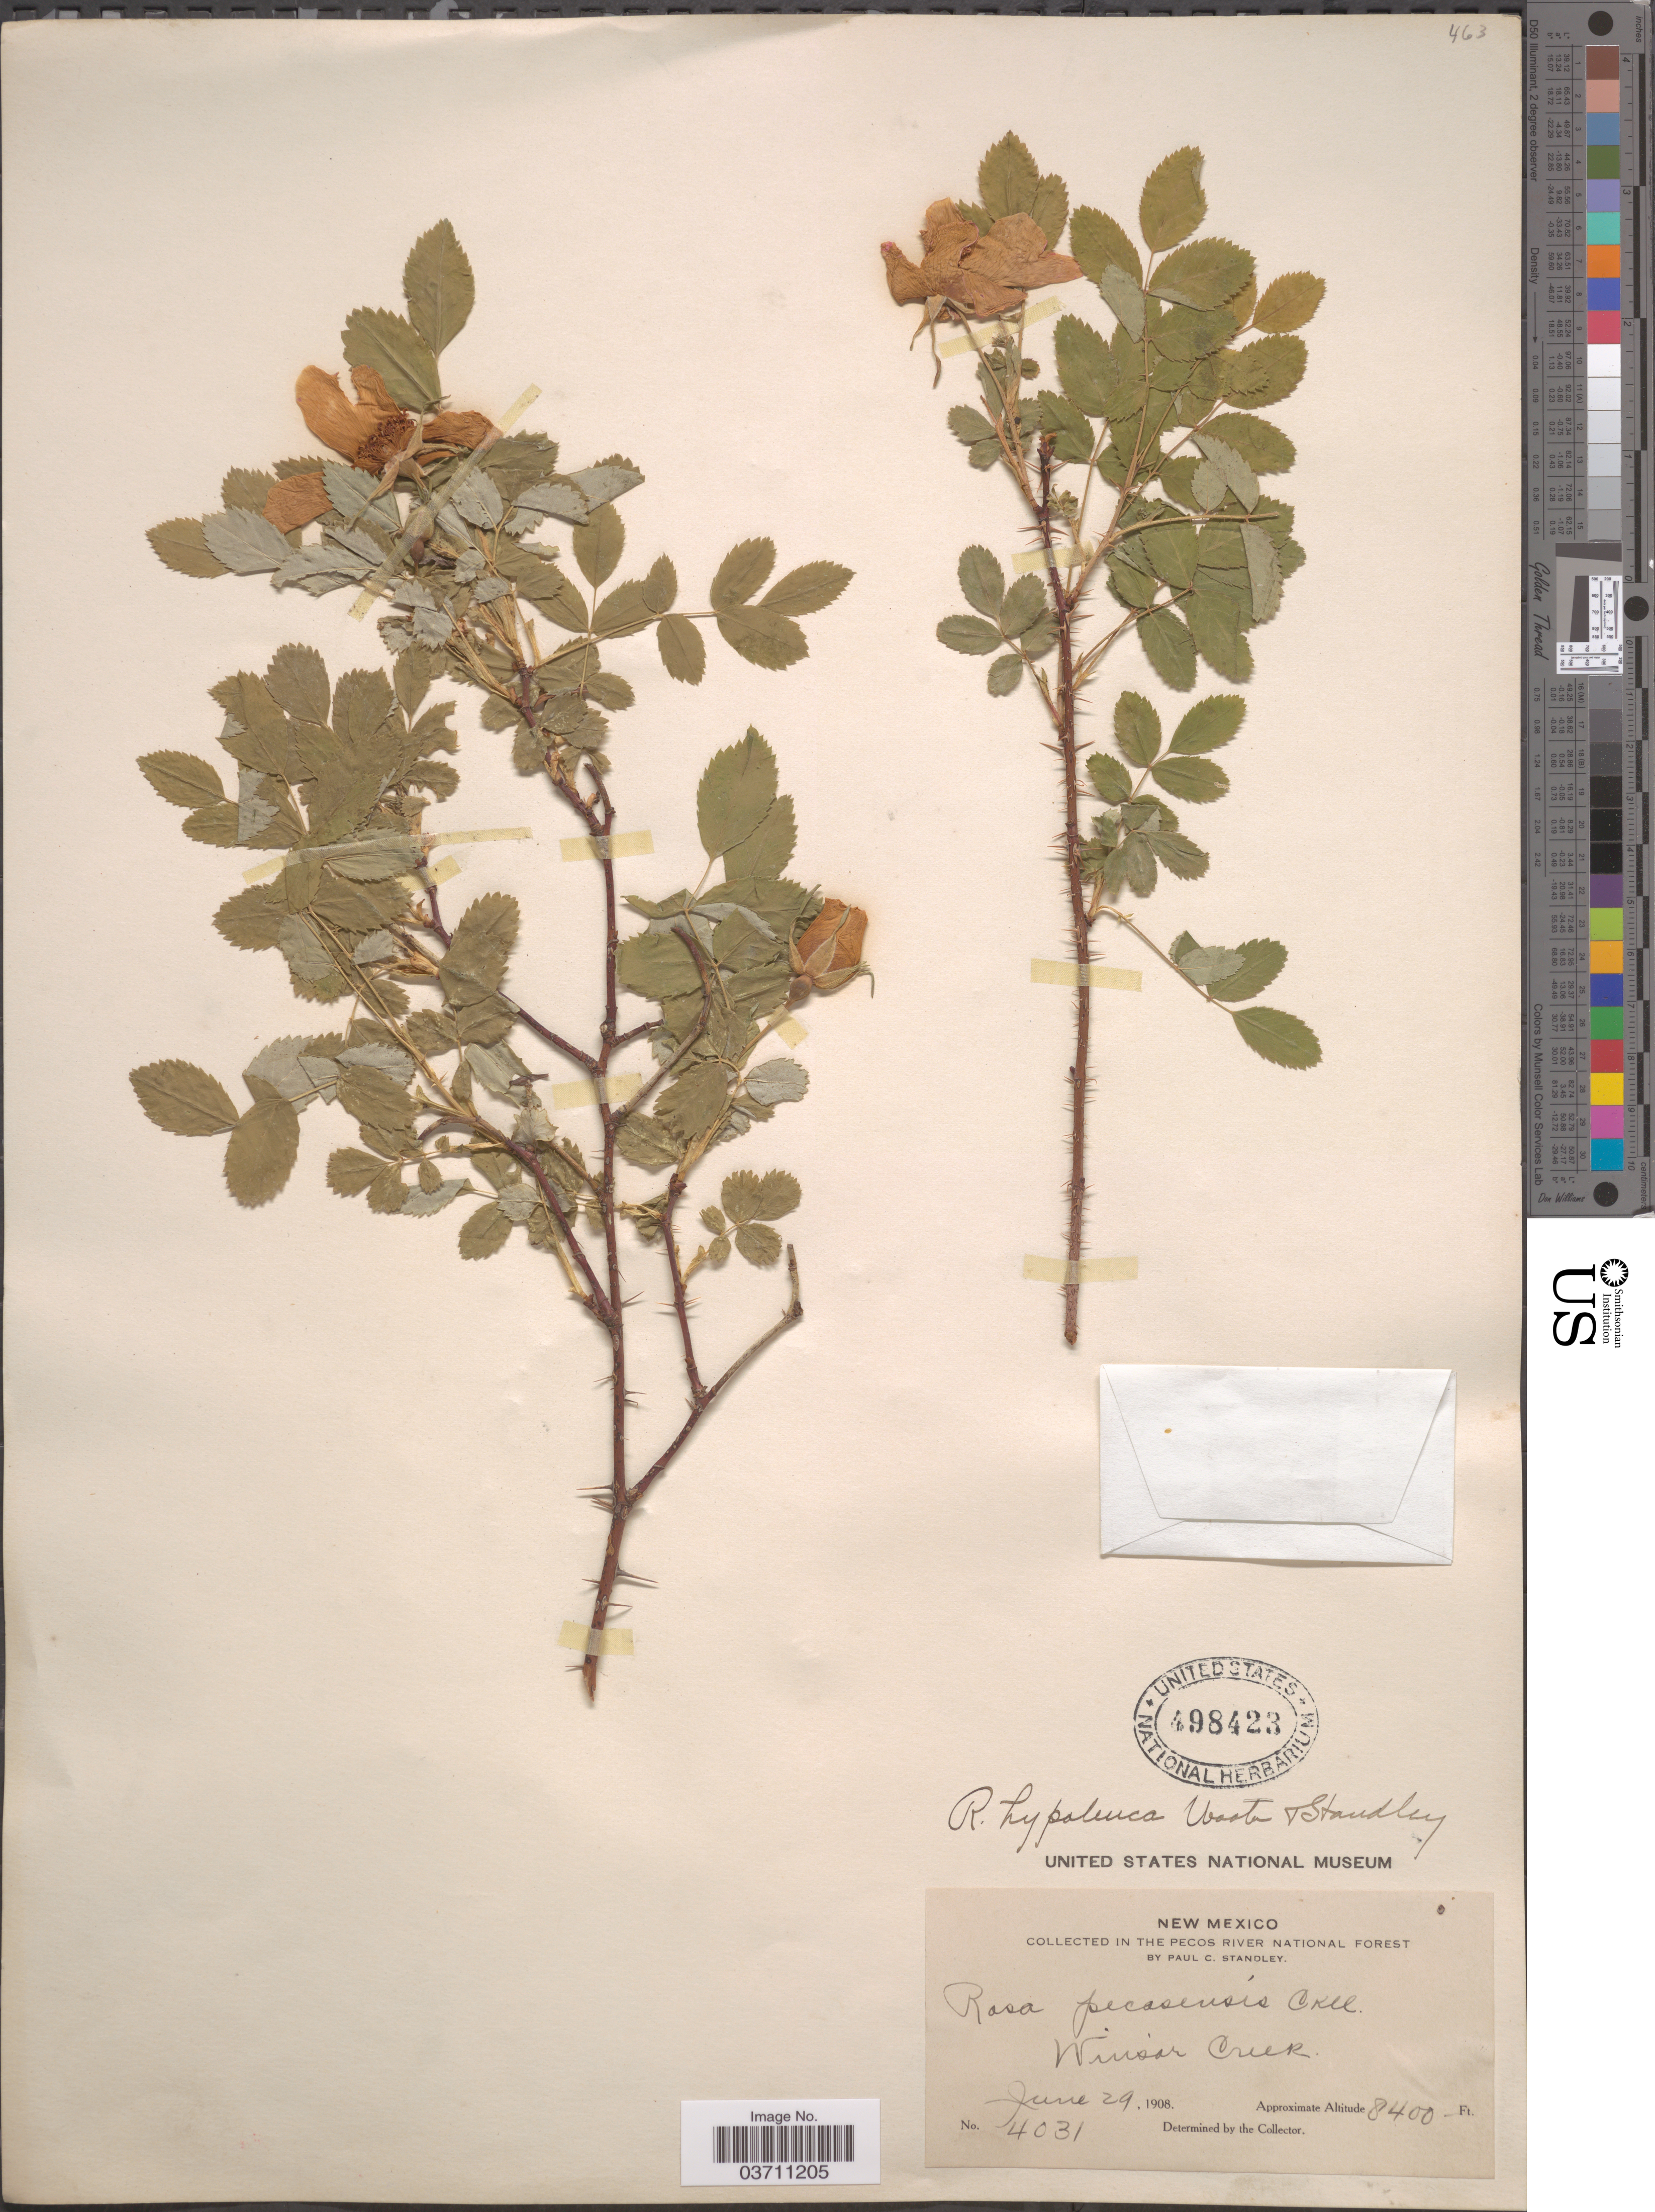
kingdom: Plantae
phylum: Tracheophyta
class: Magnoliopsida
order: Rosales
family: Rosaceae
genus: Rosa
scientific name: Rosa hypoleuca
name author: Wooton & Standl.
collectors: P. C. Standley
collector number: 4031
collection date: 1908-06-29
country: United States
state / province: New Mexico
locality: In the Pecos River National Forest. Winsor Creek.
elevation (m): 2560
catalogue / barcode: US 498423